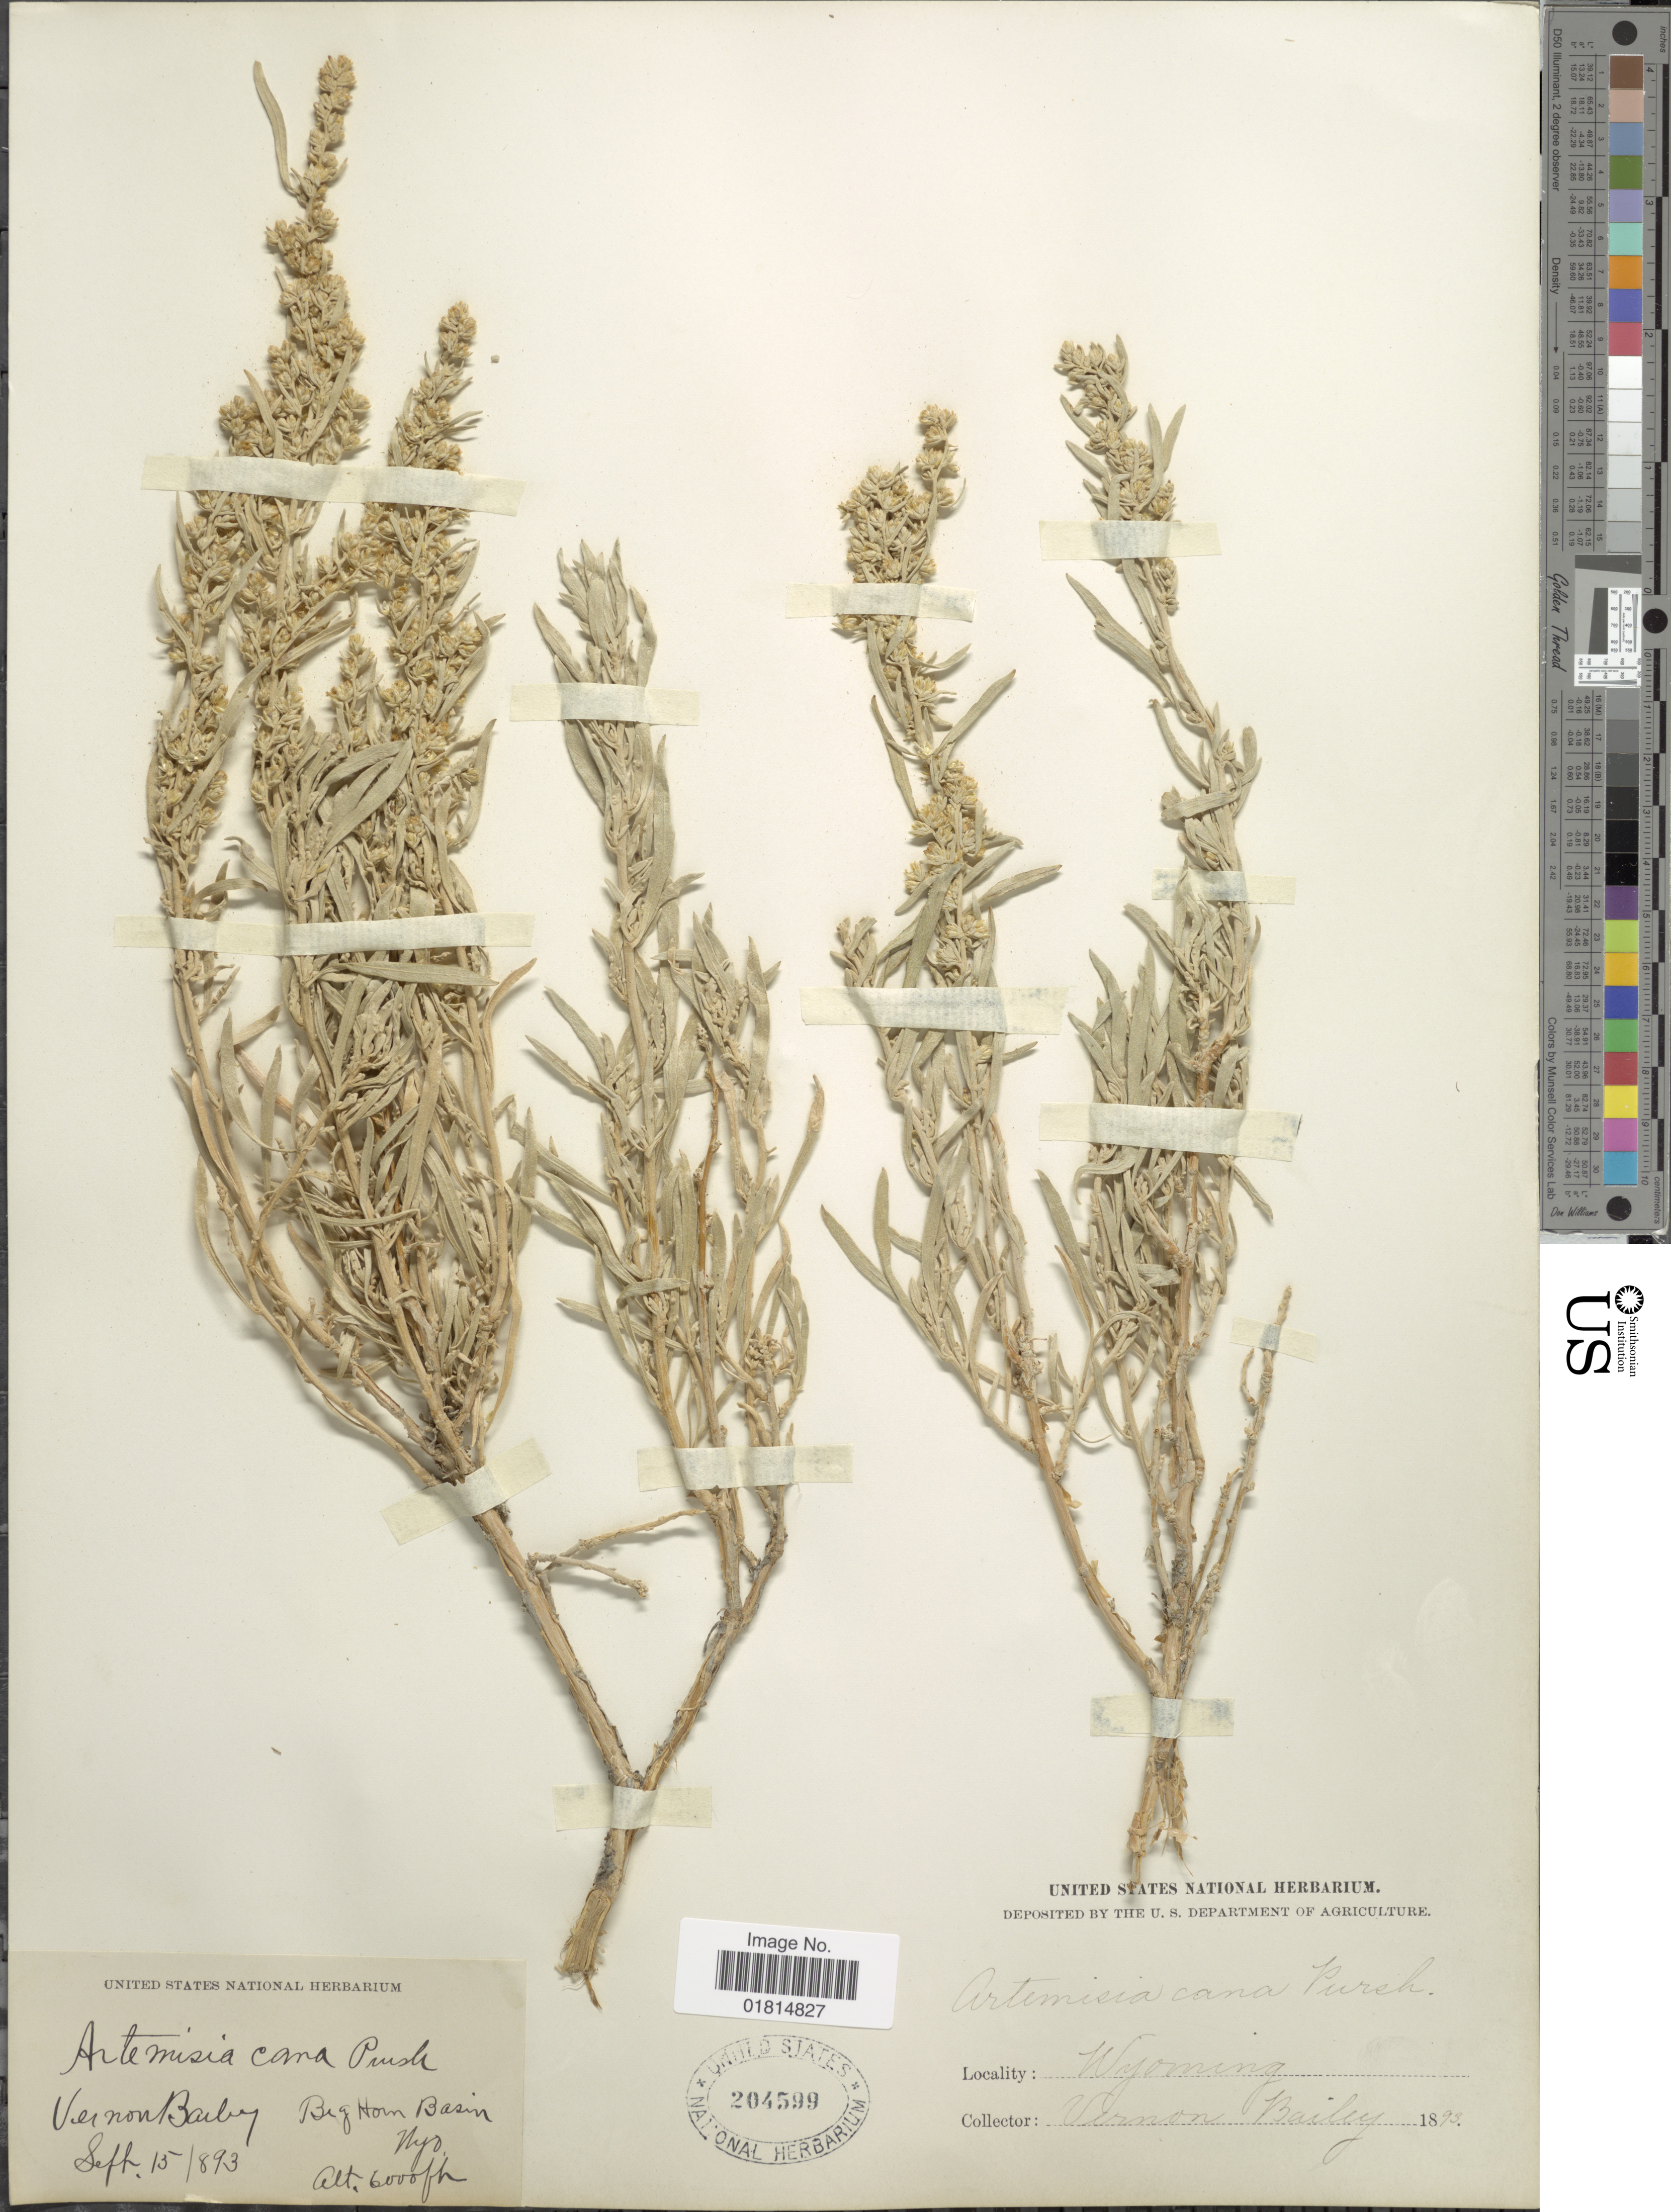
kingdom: Plantae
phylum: Tracheophyta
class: Magnoliopsida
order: Asterales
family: Asteraceae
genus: Artemisia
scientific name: Artemisia cana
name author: Pursh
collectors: V. O. Bailey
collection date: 1893-09-15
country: United States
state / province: Wyoming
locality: Big Horn Basin, Wyo.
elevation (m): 1829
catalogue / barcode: US 204599